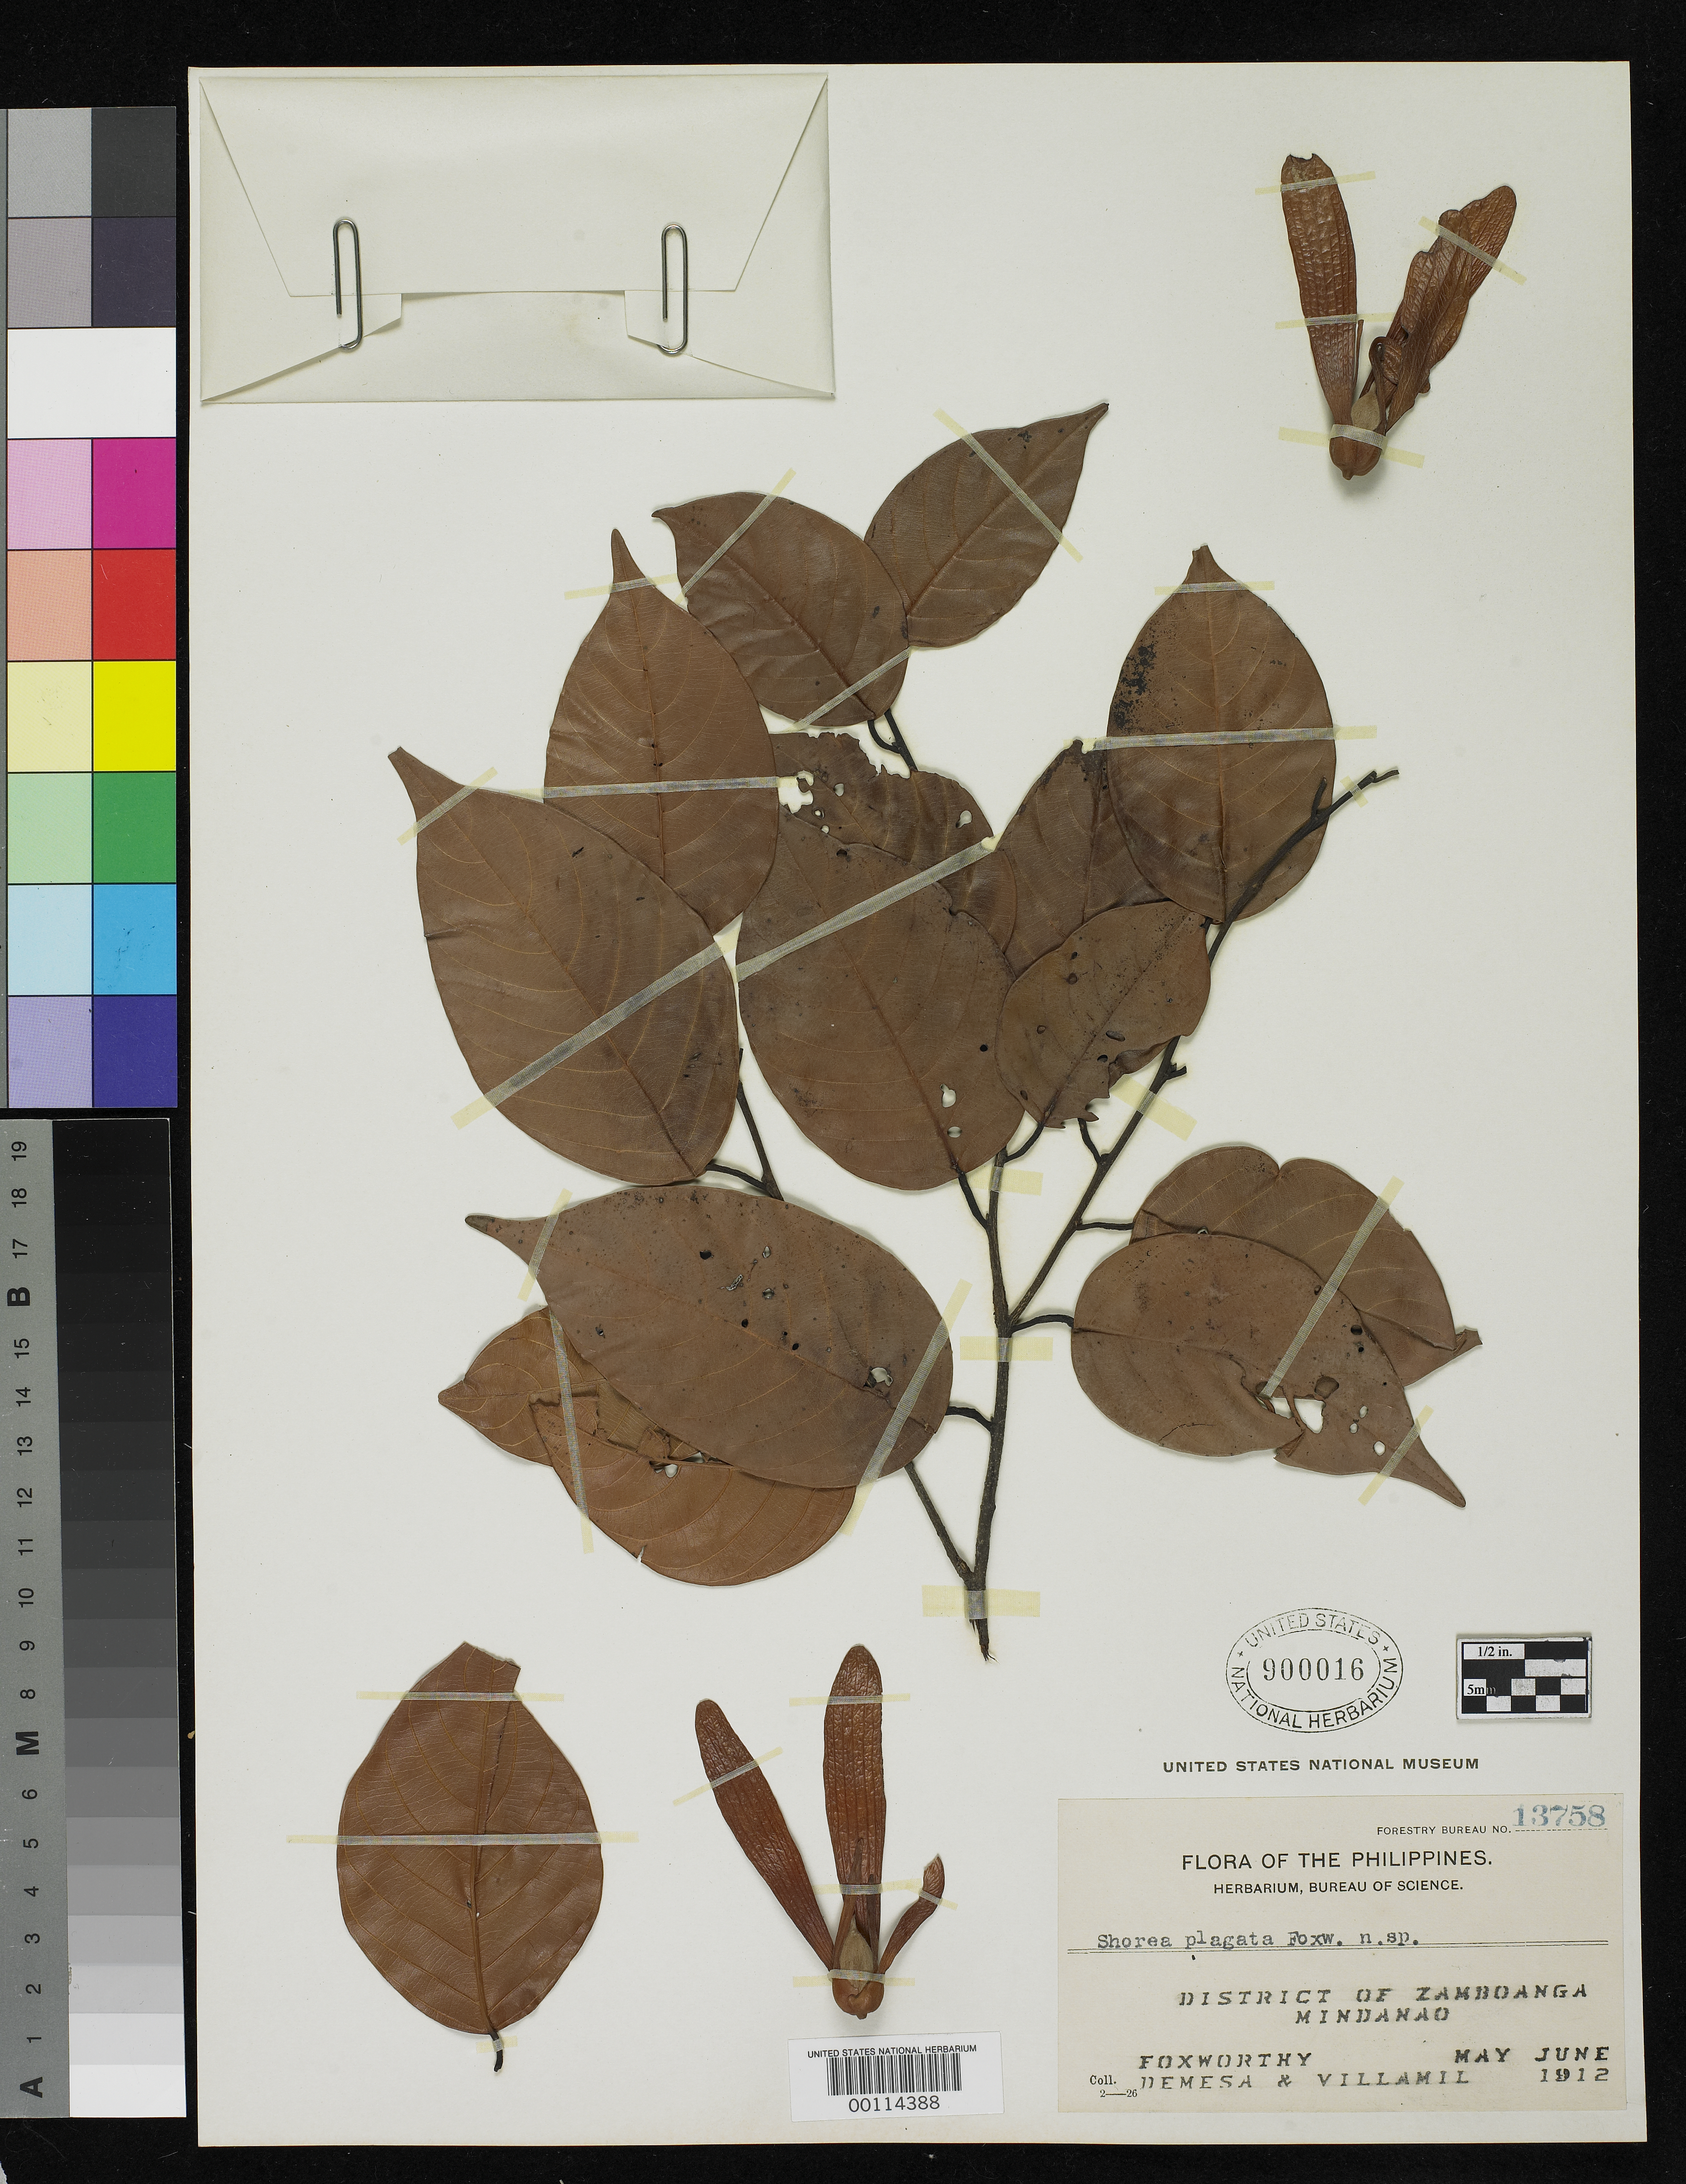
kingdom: Plantae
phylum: Tracheophyta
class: Magnoliopsida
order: Malvales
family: Dipterocarpaceae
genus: Shorea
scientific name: Shorea plagata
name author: Foxw.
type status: Isotype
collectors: F. W. Foxworthy, A. de Mesa & A. Villamil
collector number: For. Bur. 13758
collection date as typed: May 1912 to -- Jun 1912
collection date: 1912-05/1912-06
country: Philippines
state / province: Zamboanga Peninsula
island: Mindanao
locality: Tetuan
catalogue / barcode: US 900016